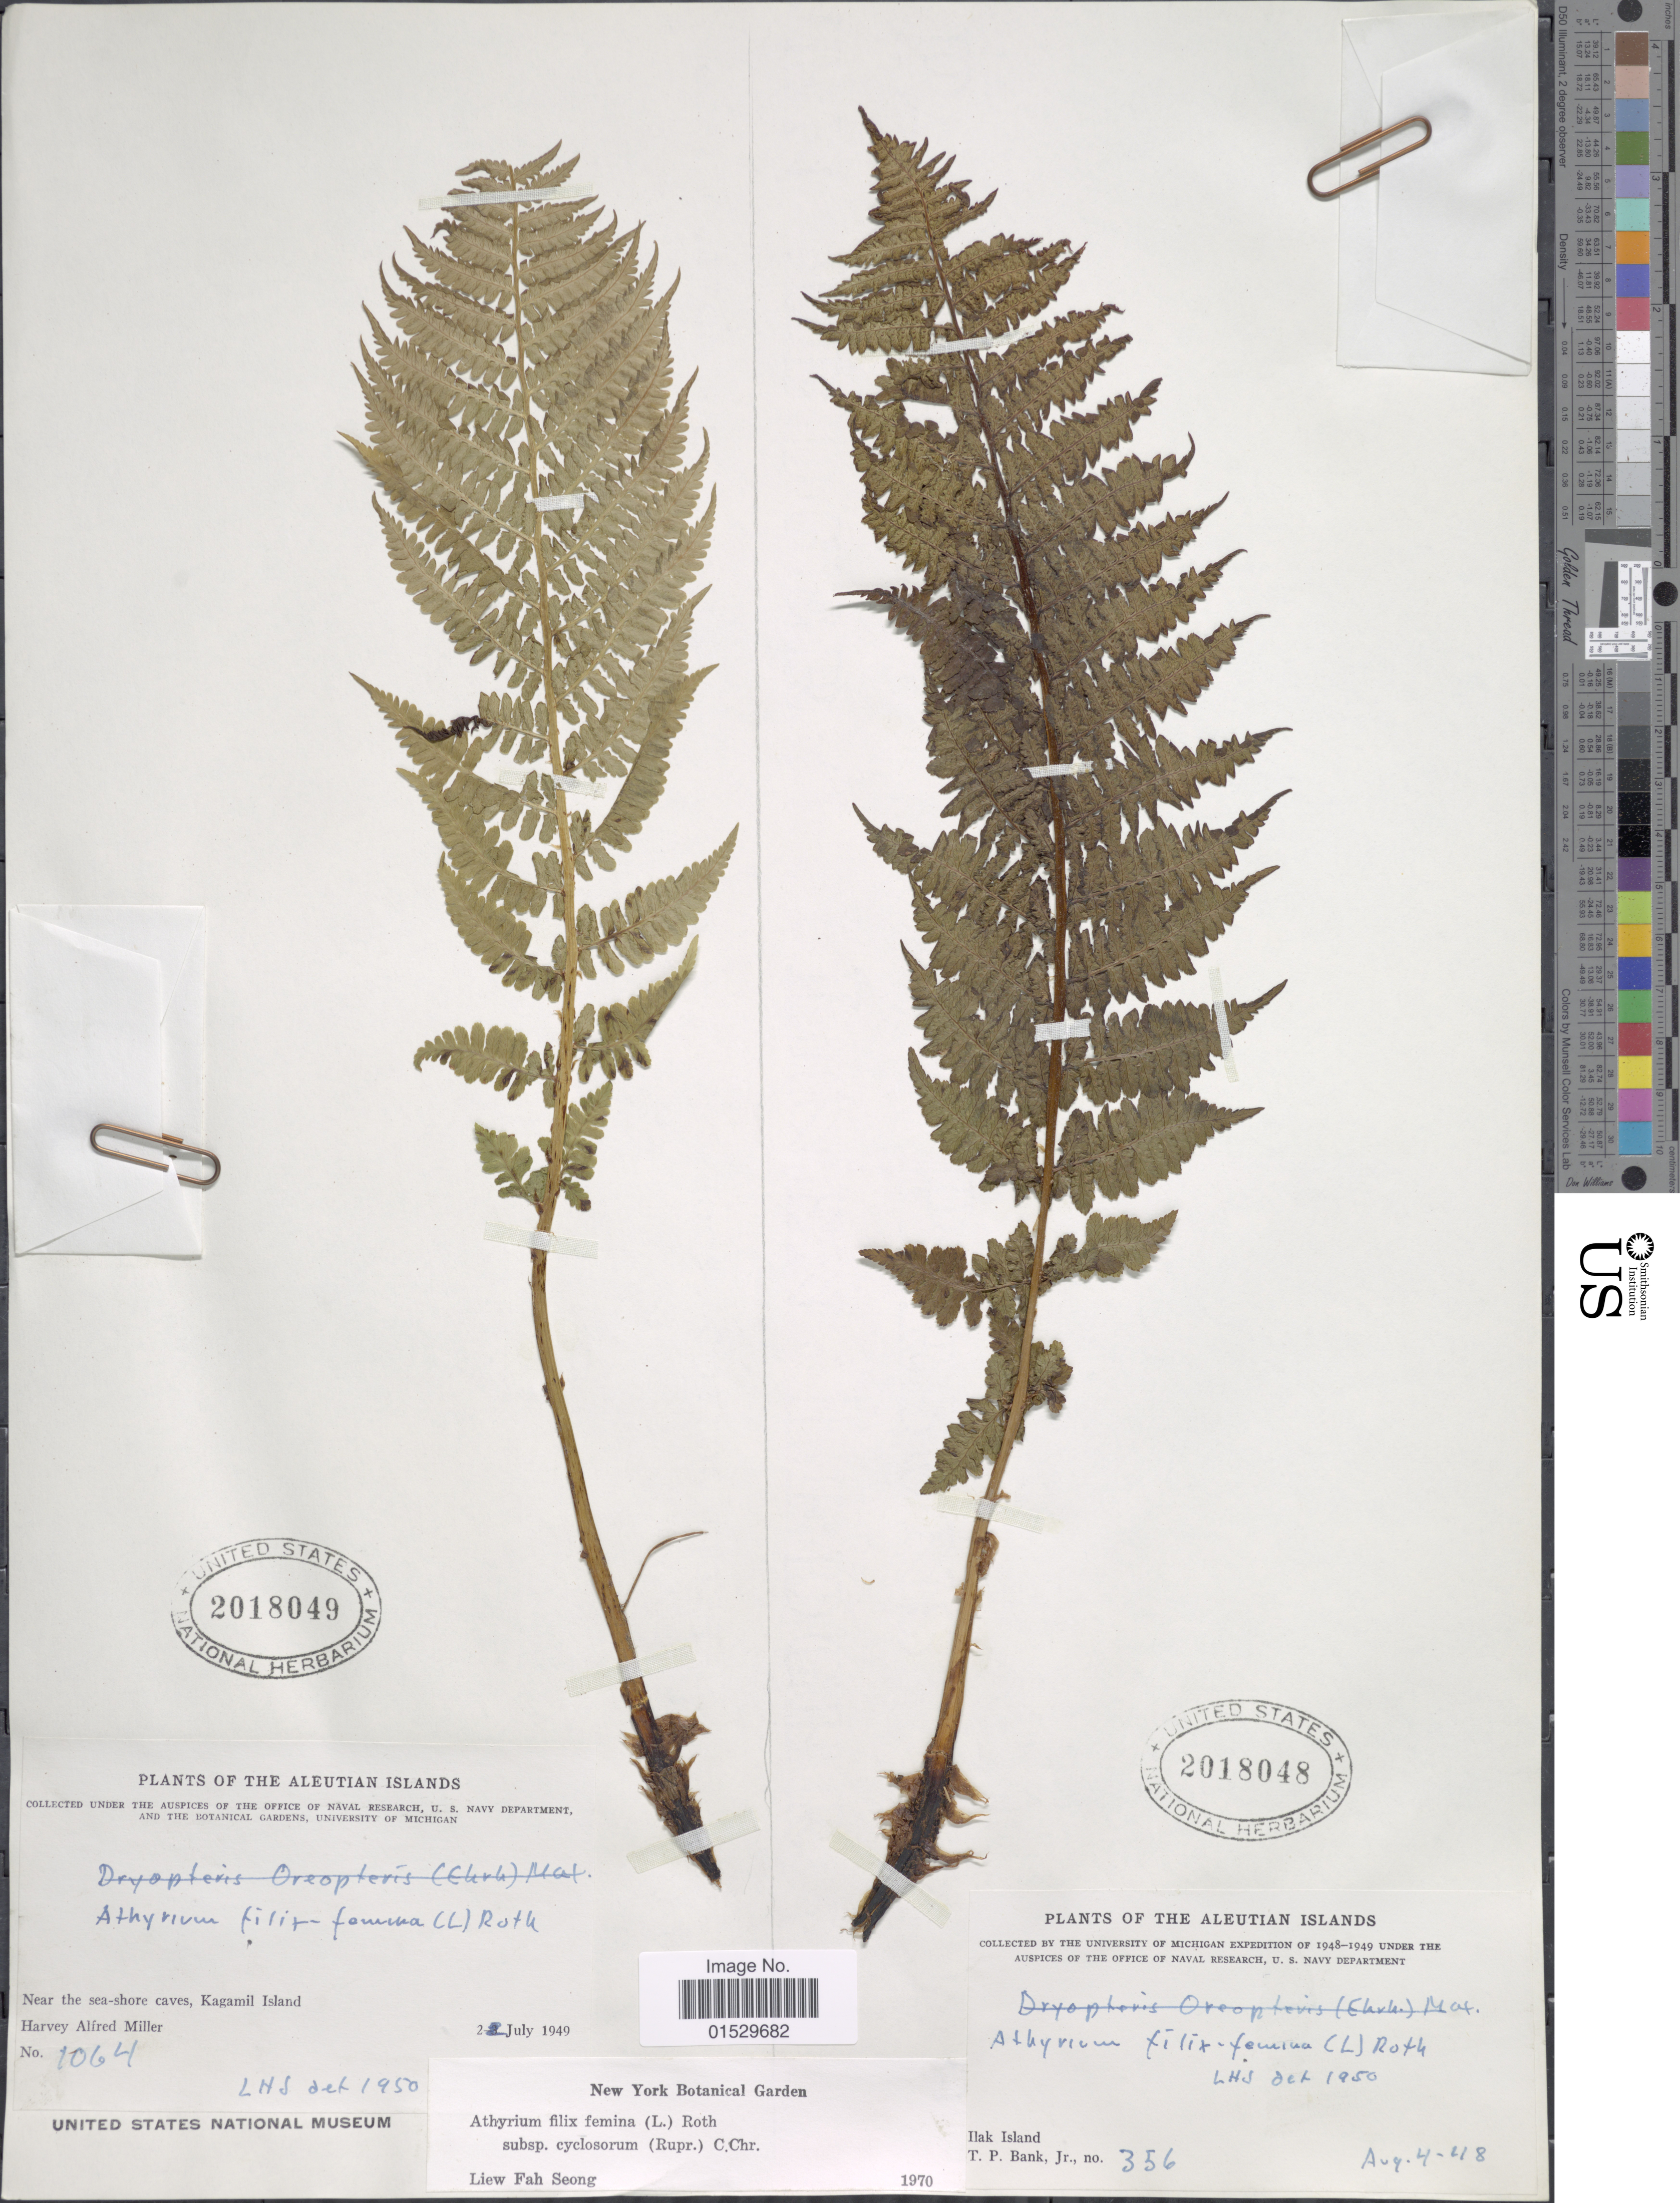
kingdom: Plantae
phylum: Tracheophyta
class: Polypodiopsida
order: Polypodiales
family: Athyriaceae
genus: Athyrium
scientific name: Athyrium filix-femina subsp. cyclosorum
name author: (Rupr.) C. Chr.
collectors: T. Bank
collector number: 356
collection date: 1948-08-04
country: United States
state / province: Alaska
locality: Aleutian Islands, Ilak Island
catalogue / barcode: US 2018048-2